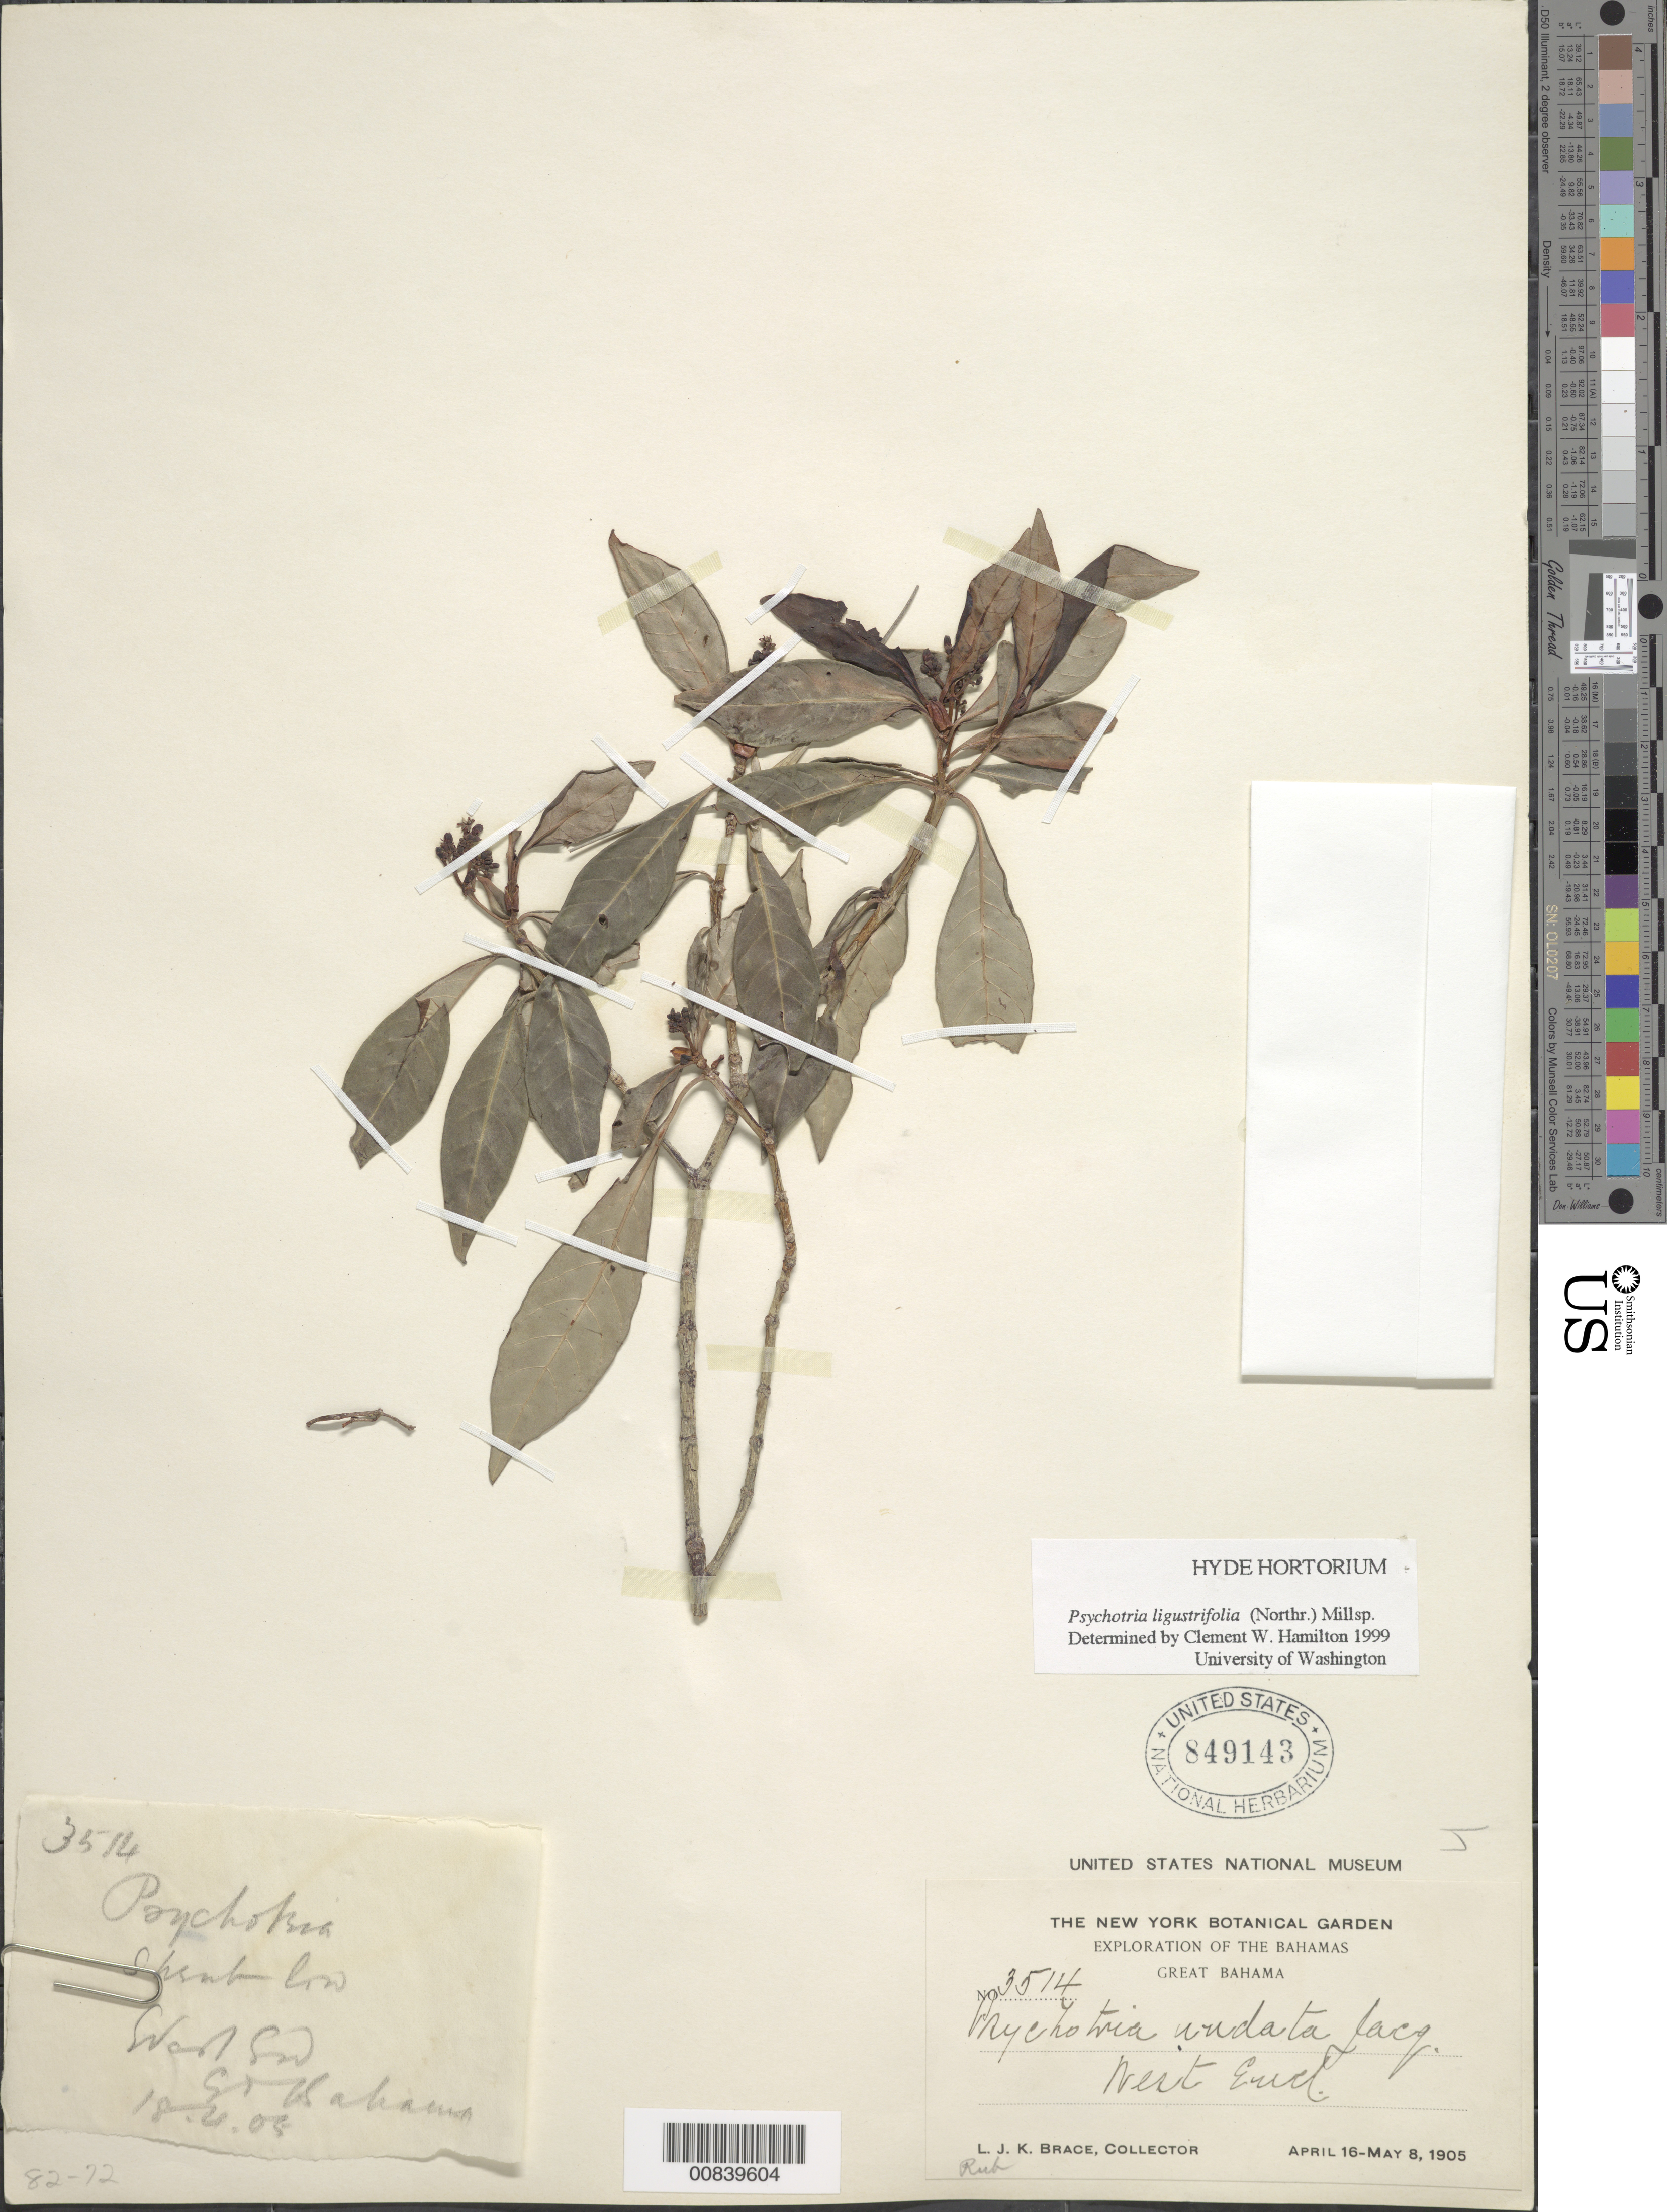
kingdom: Plantae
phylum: Tracheophyta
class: Magnoliopsida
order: Gentianales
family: Rubiaceae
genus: Psychotria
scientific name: Psychotria ligustrifolia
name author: (Northr.) Millsp.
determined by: Hamilton, C. W.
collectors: L. J. K. Brace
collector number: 3514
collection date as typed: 18 Apr 1905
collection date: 1905-04-18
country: Bahamas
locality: Great Bahama. West End.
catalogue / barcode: US 849143